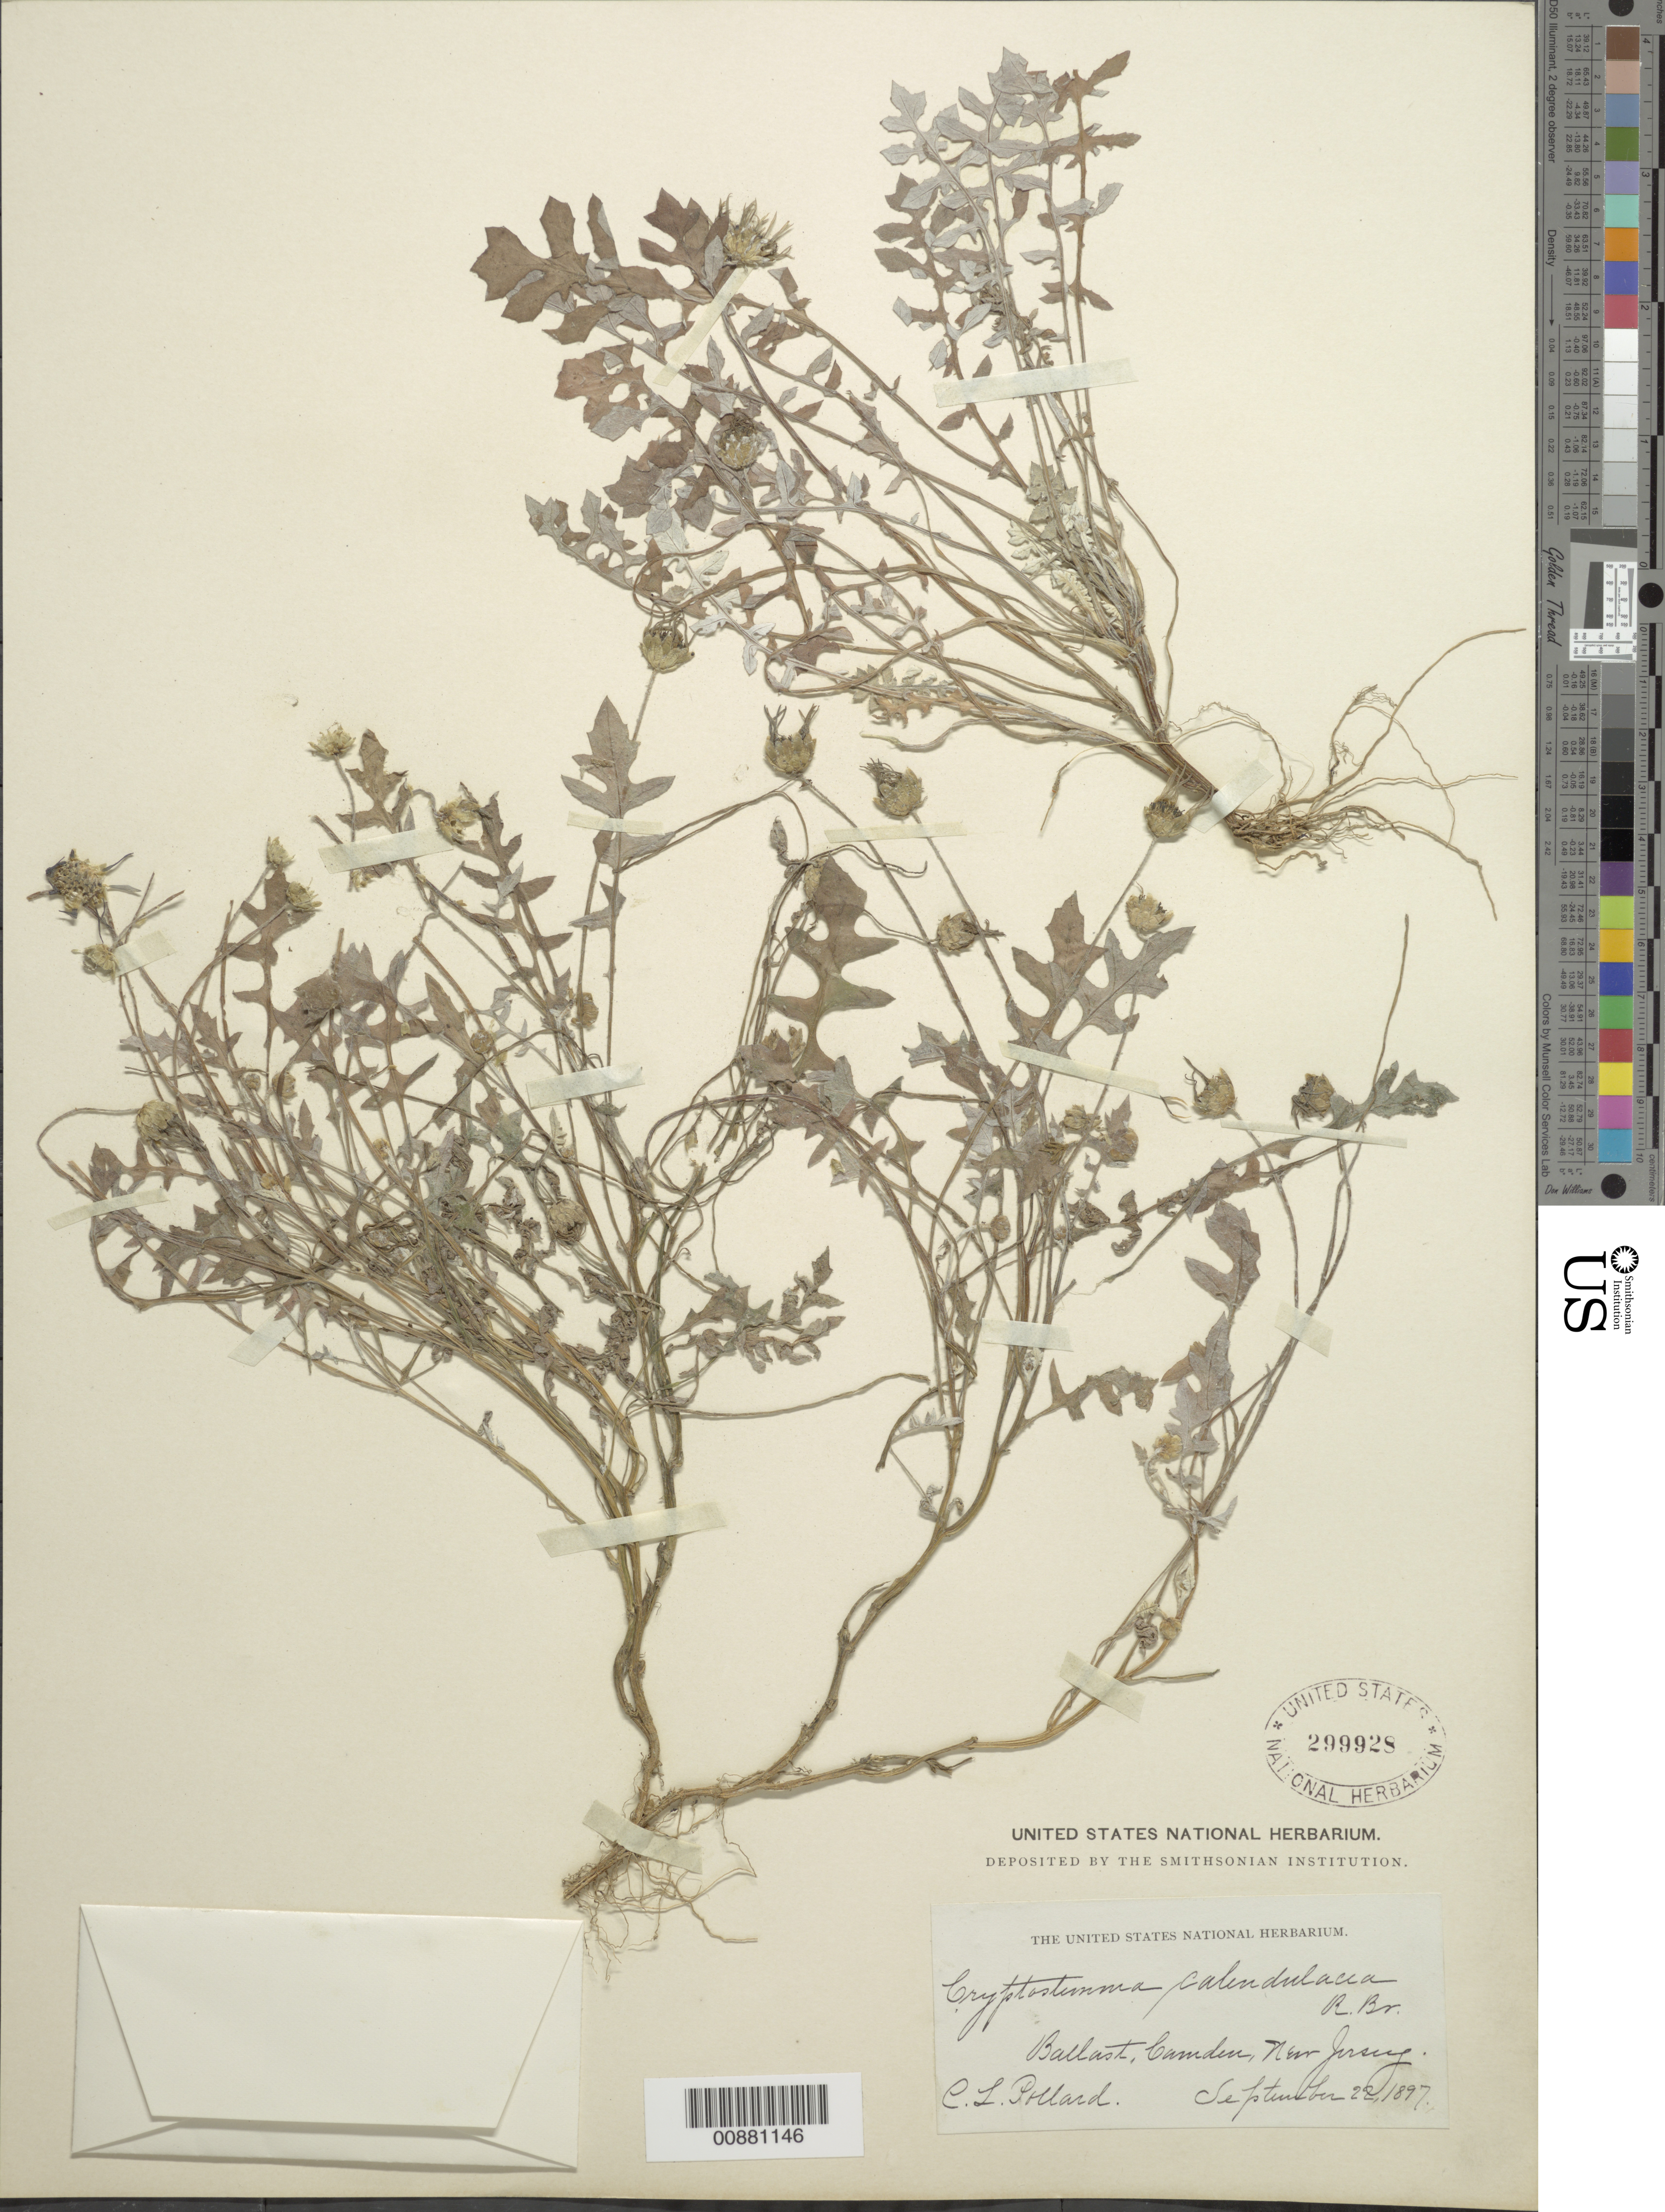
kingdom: Plantae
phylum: Tracheophyta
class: Magnoliopsida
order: Asterales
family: Asteraceae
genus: Arctotis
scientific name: Arctotis calendulacea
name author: L.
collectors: C. L. Pollard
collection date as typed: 22 September 1897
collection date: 1897-09-22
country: United States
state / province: New Jersey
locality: Ballast, Camden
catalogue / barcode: US 299928